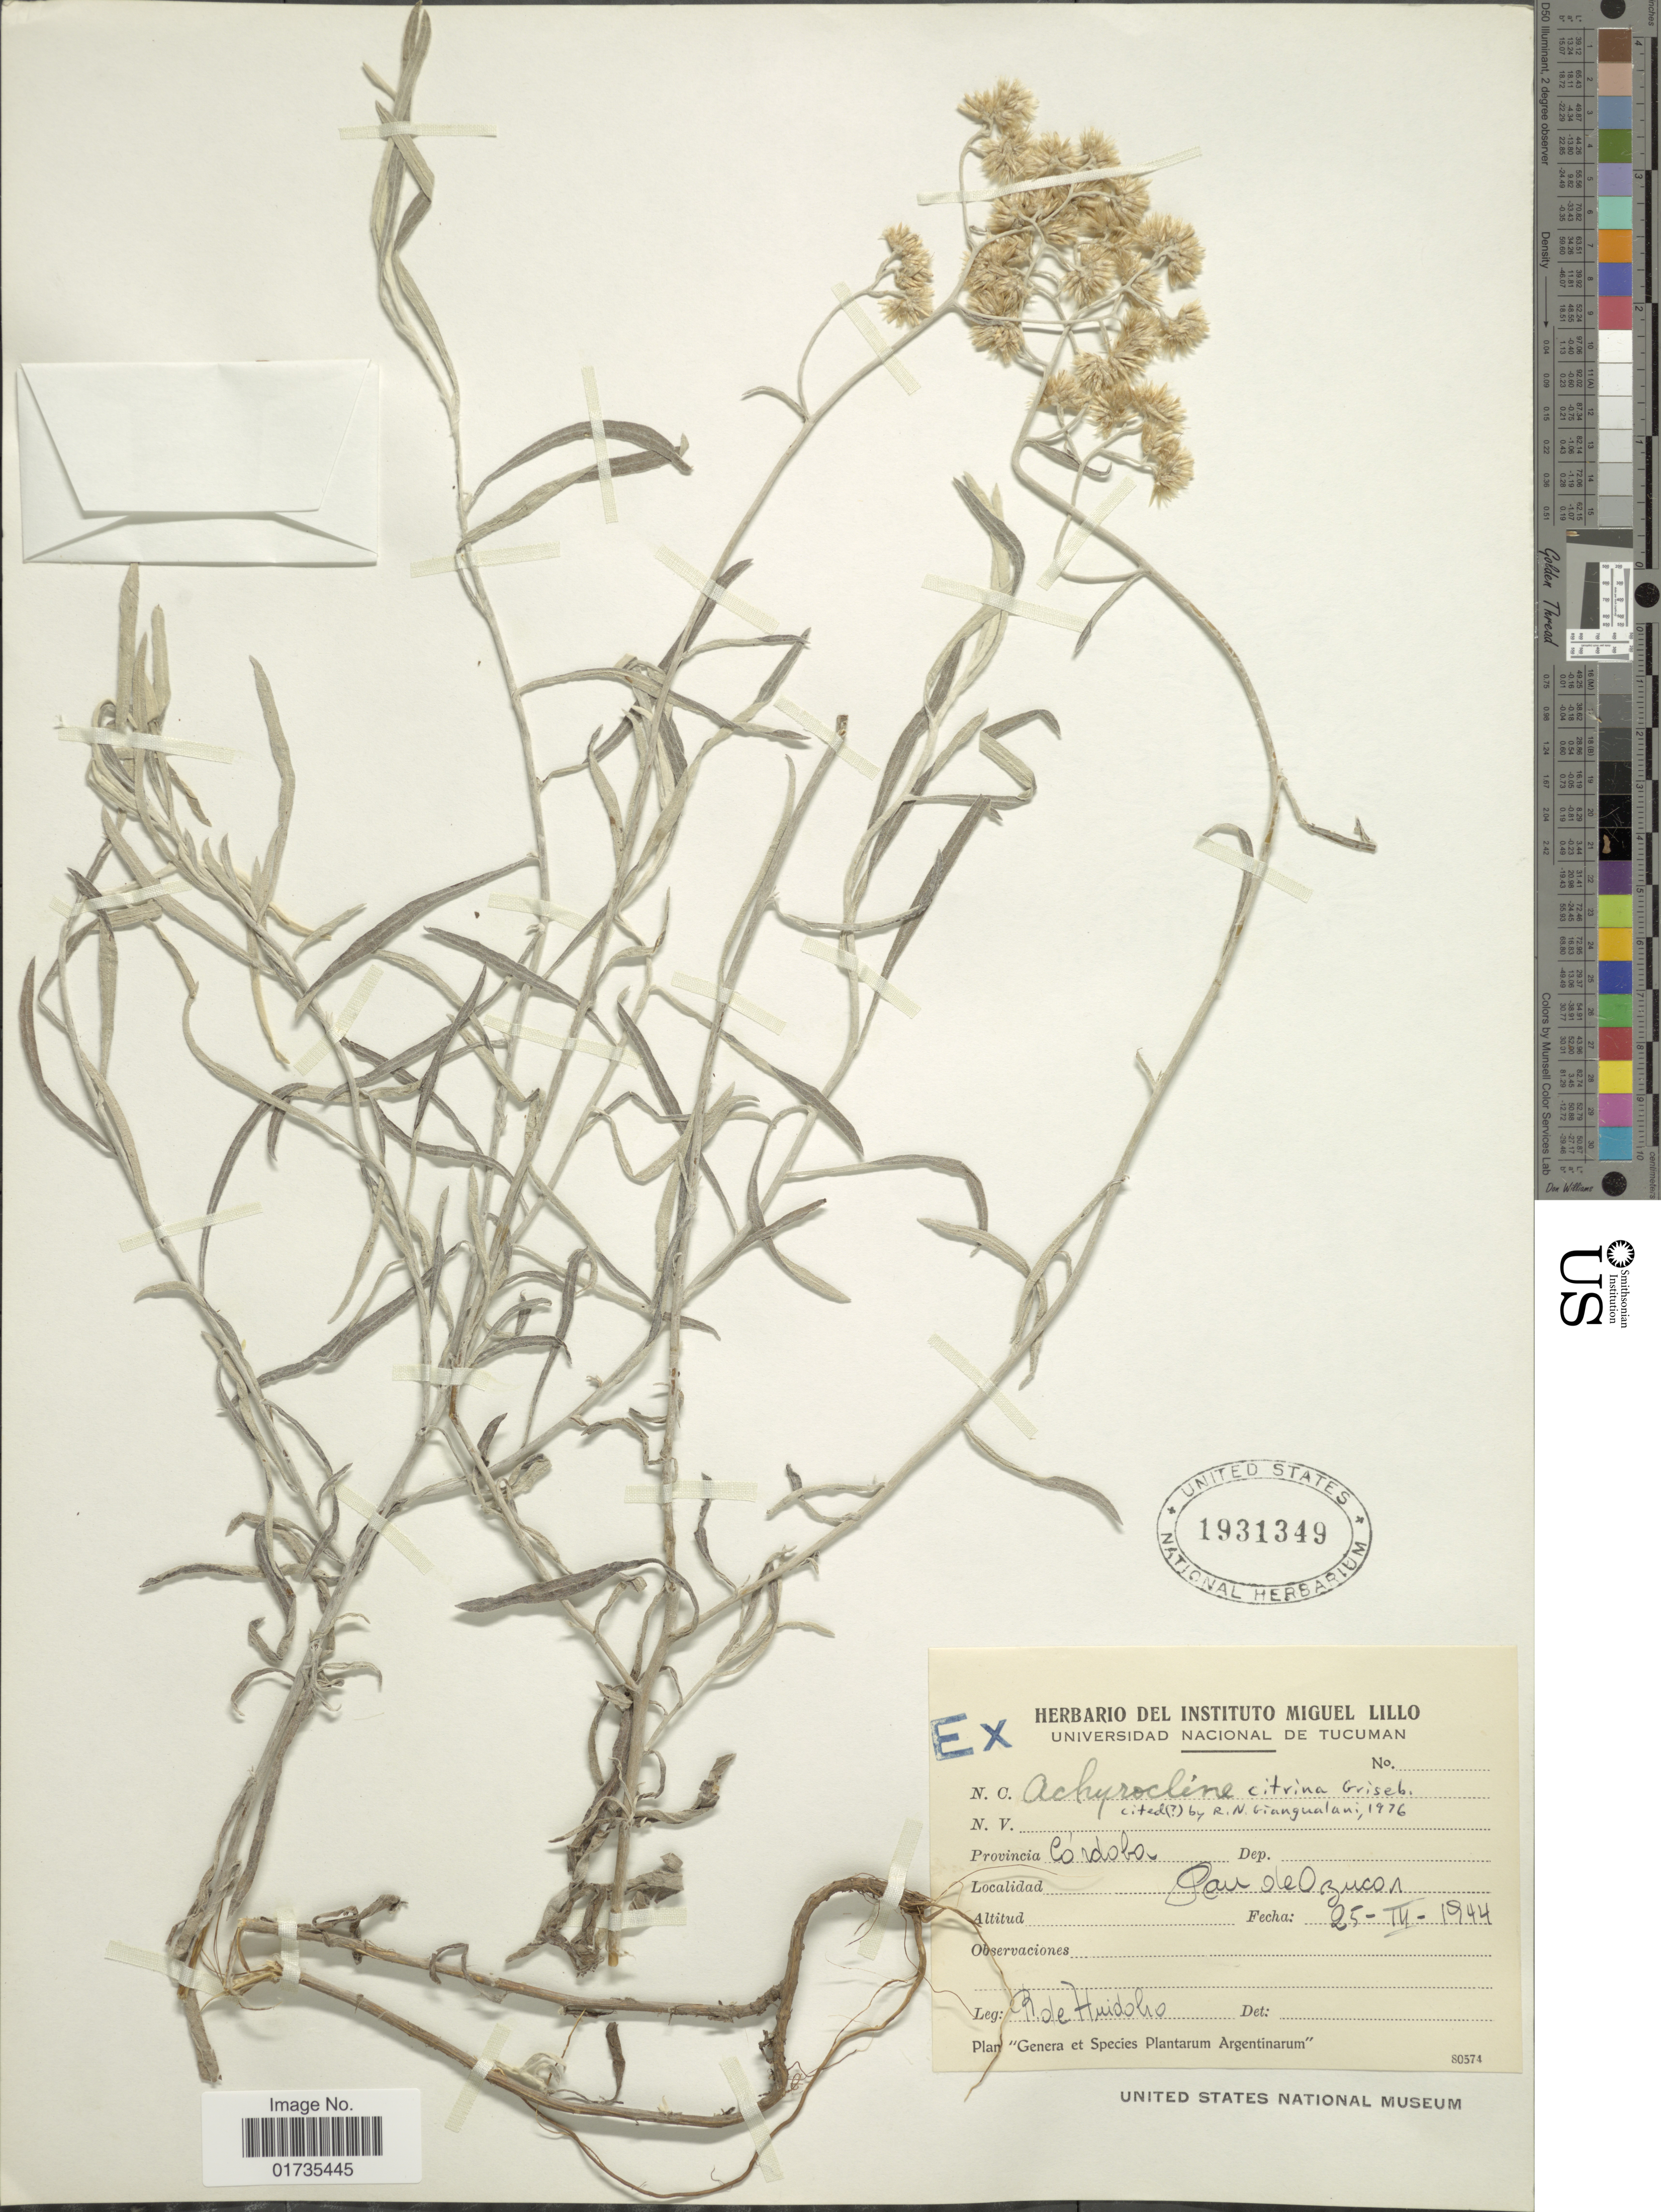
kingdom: Plantae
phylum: Tracheophyta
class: Magnoliopsida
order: Asterales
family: Asteraceae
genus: Achyrocline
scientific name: Achyrocline citrina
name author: Griseb.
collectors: M. Ruiz Huidobro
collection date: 1944-04-25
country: Colombia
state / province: Córdoba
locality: Provincia Córdoba Dep.Pau de Ozucon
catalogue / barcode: US 1931349